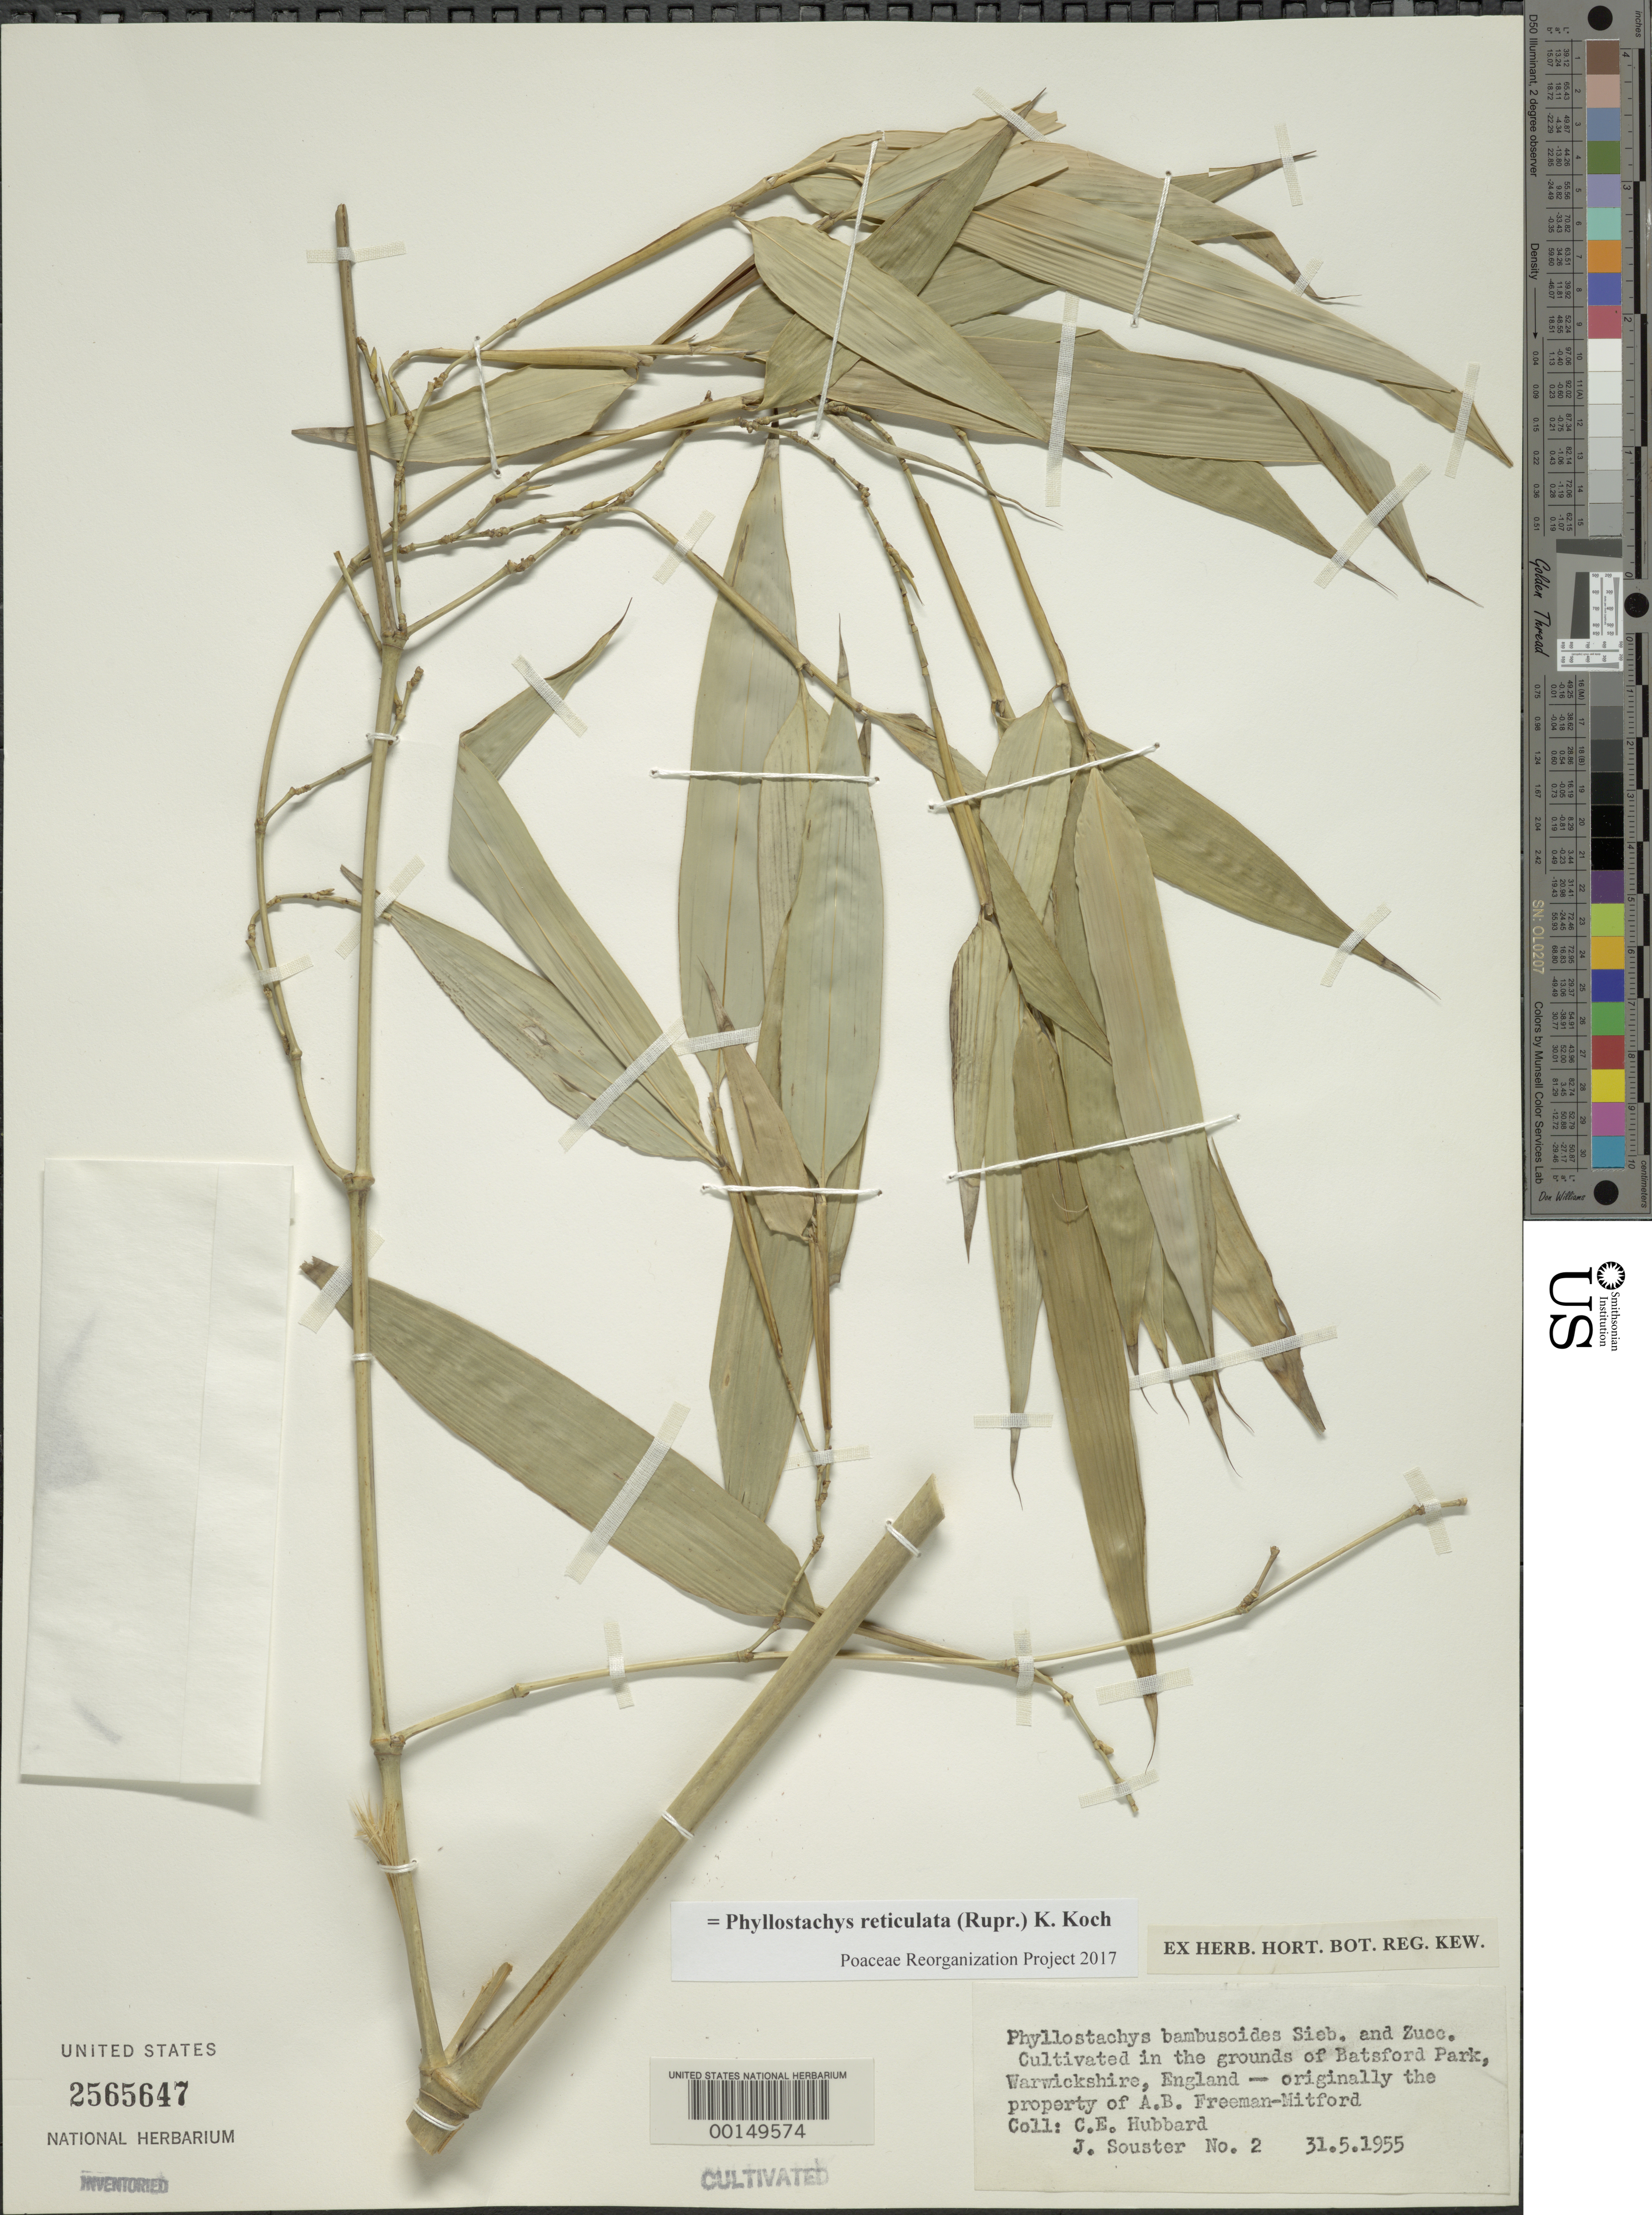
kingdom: Plantae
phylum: Tracheophyta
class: Liliopsida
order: Poales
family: Poaceae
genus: Phyllostachys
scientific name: Phyllostachys reticulata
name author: (Rupr.) K. Koch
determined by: Poaceae Reorganization Project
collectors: J. Souster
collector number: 2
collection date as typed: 31 May 1955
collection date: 1955-05-31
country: United Kingdom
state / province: England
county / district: Warwickshire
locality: Warwickshire, batsford park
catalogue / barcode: US 2565647